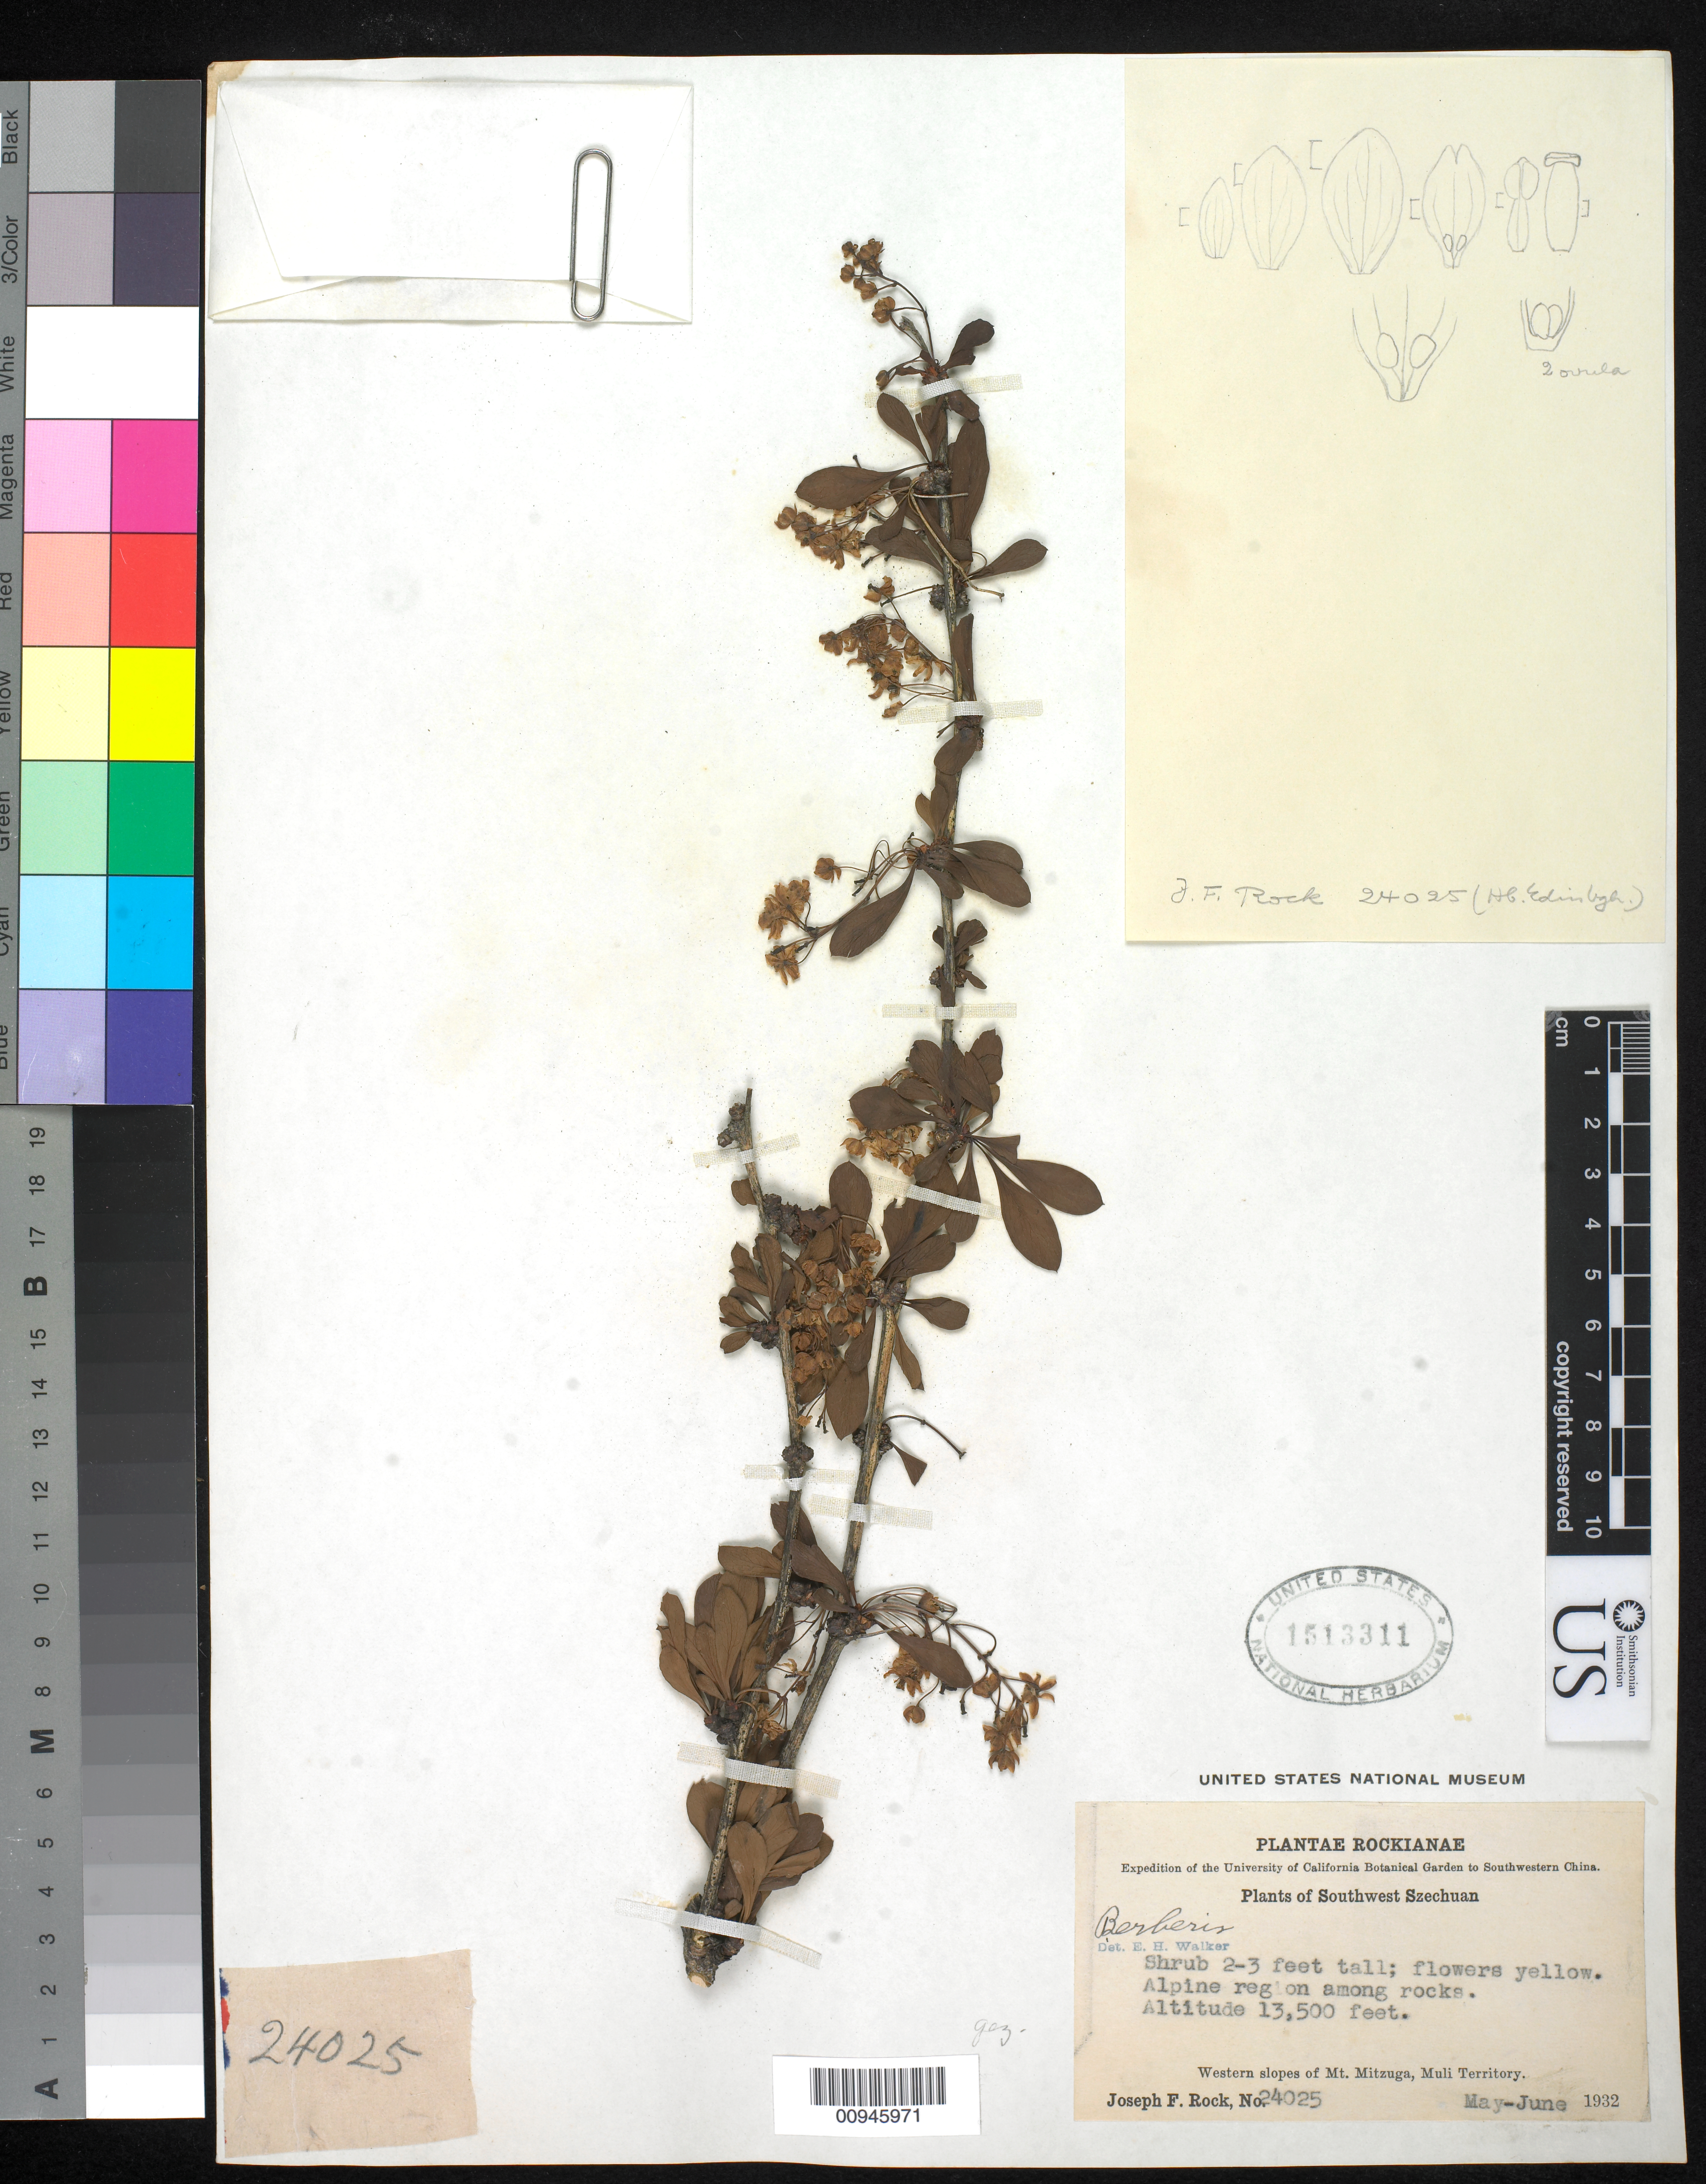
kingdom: Plantae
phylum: Tracheophyta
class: Magnoliopsida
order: Ranunculales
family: Berberidaceae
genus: Berberis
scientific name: Berberis sp.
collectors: J. F. Rock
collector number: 24025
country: China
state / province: Sichuan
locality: Mt. Mitzuga, Mull Territory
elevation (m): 4115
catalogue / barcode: US 1513311